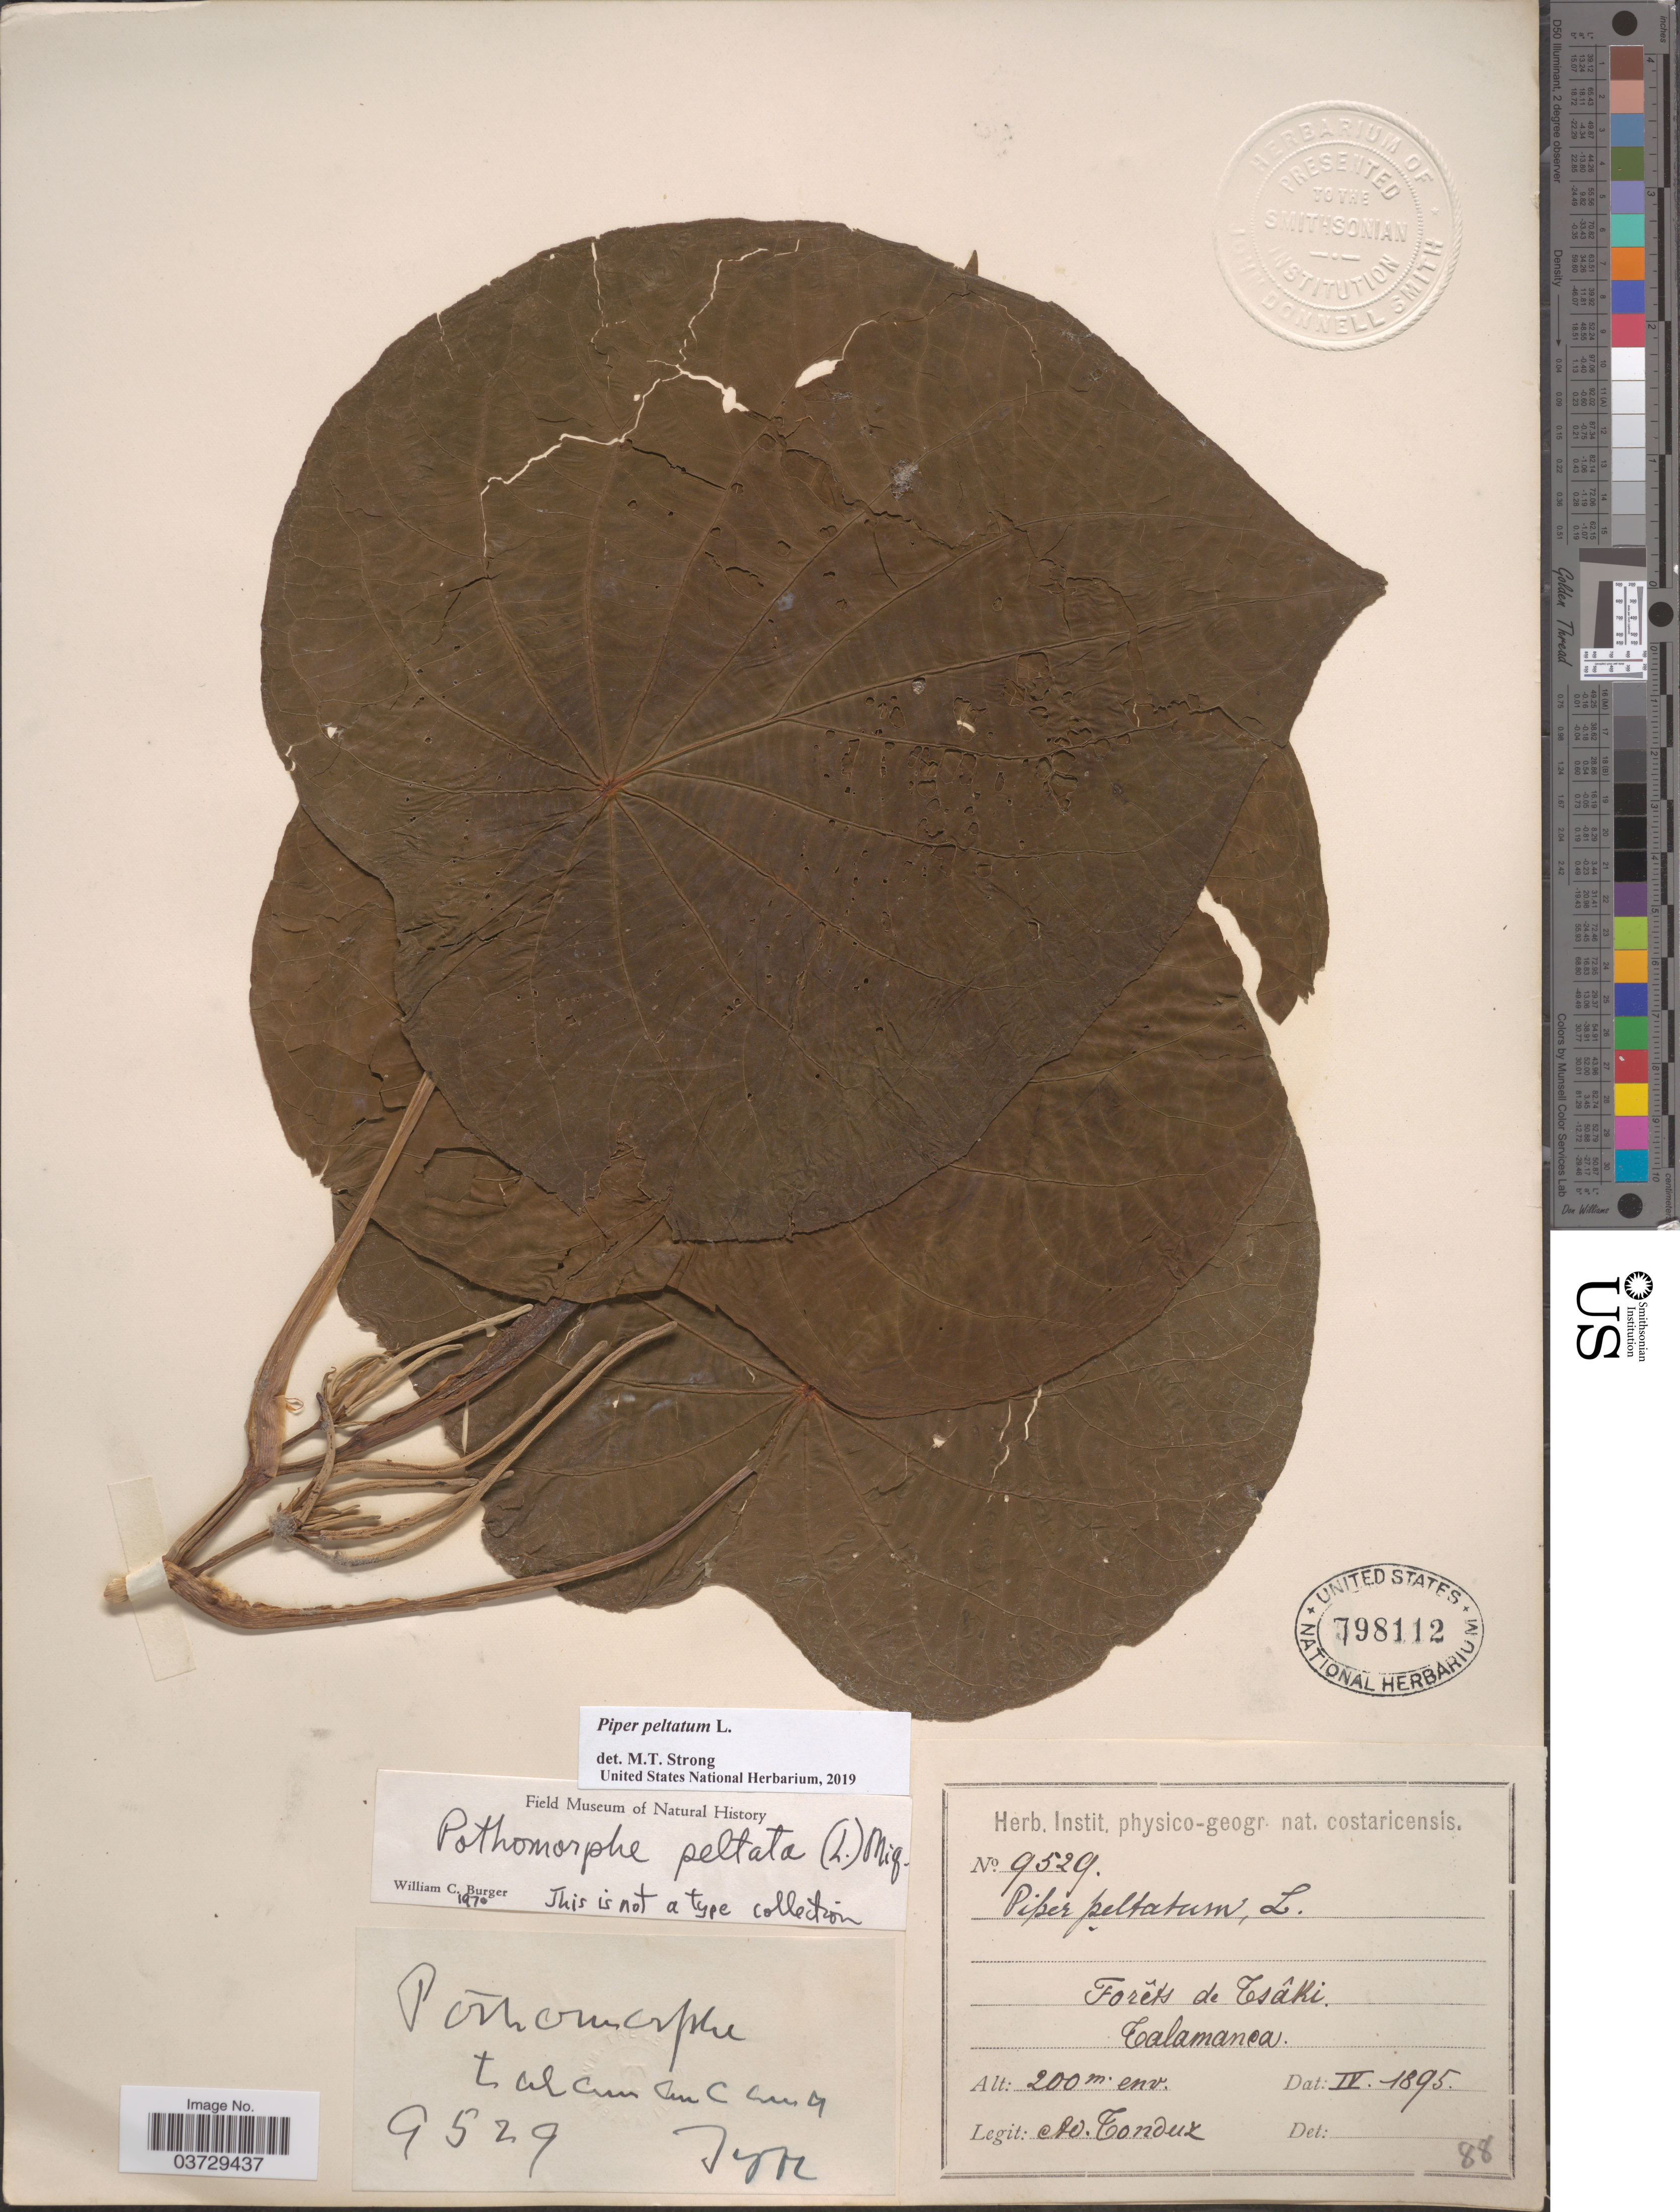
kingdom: Plantae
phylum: Tracheophyta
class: Magnoliopsida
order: Piperales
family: Piperaceae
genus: Piper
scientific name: Piper peltatum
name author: L.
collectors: A. Tonduz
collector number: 9529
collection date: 1895-04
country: Costa Rica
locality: Forêts de Tesâki Talamanca.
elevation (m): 200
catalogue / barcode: US 798112